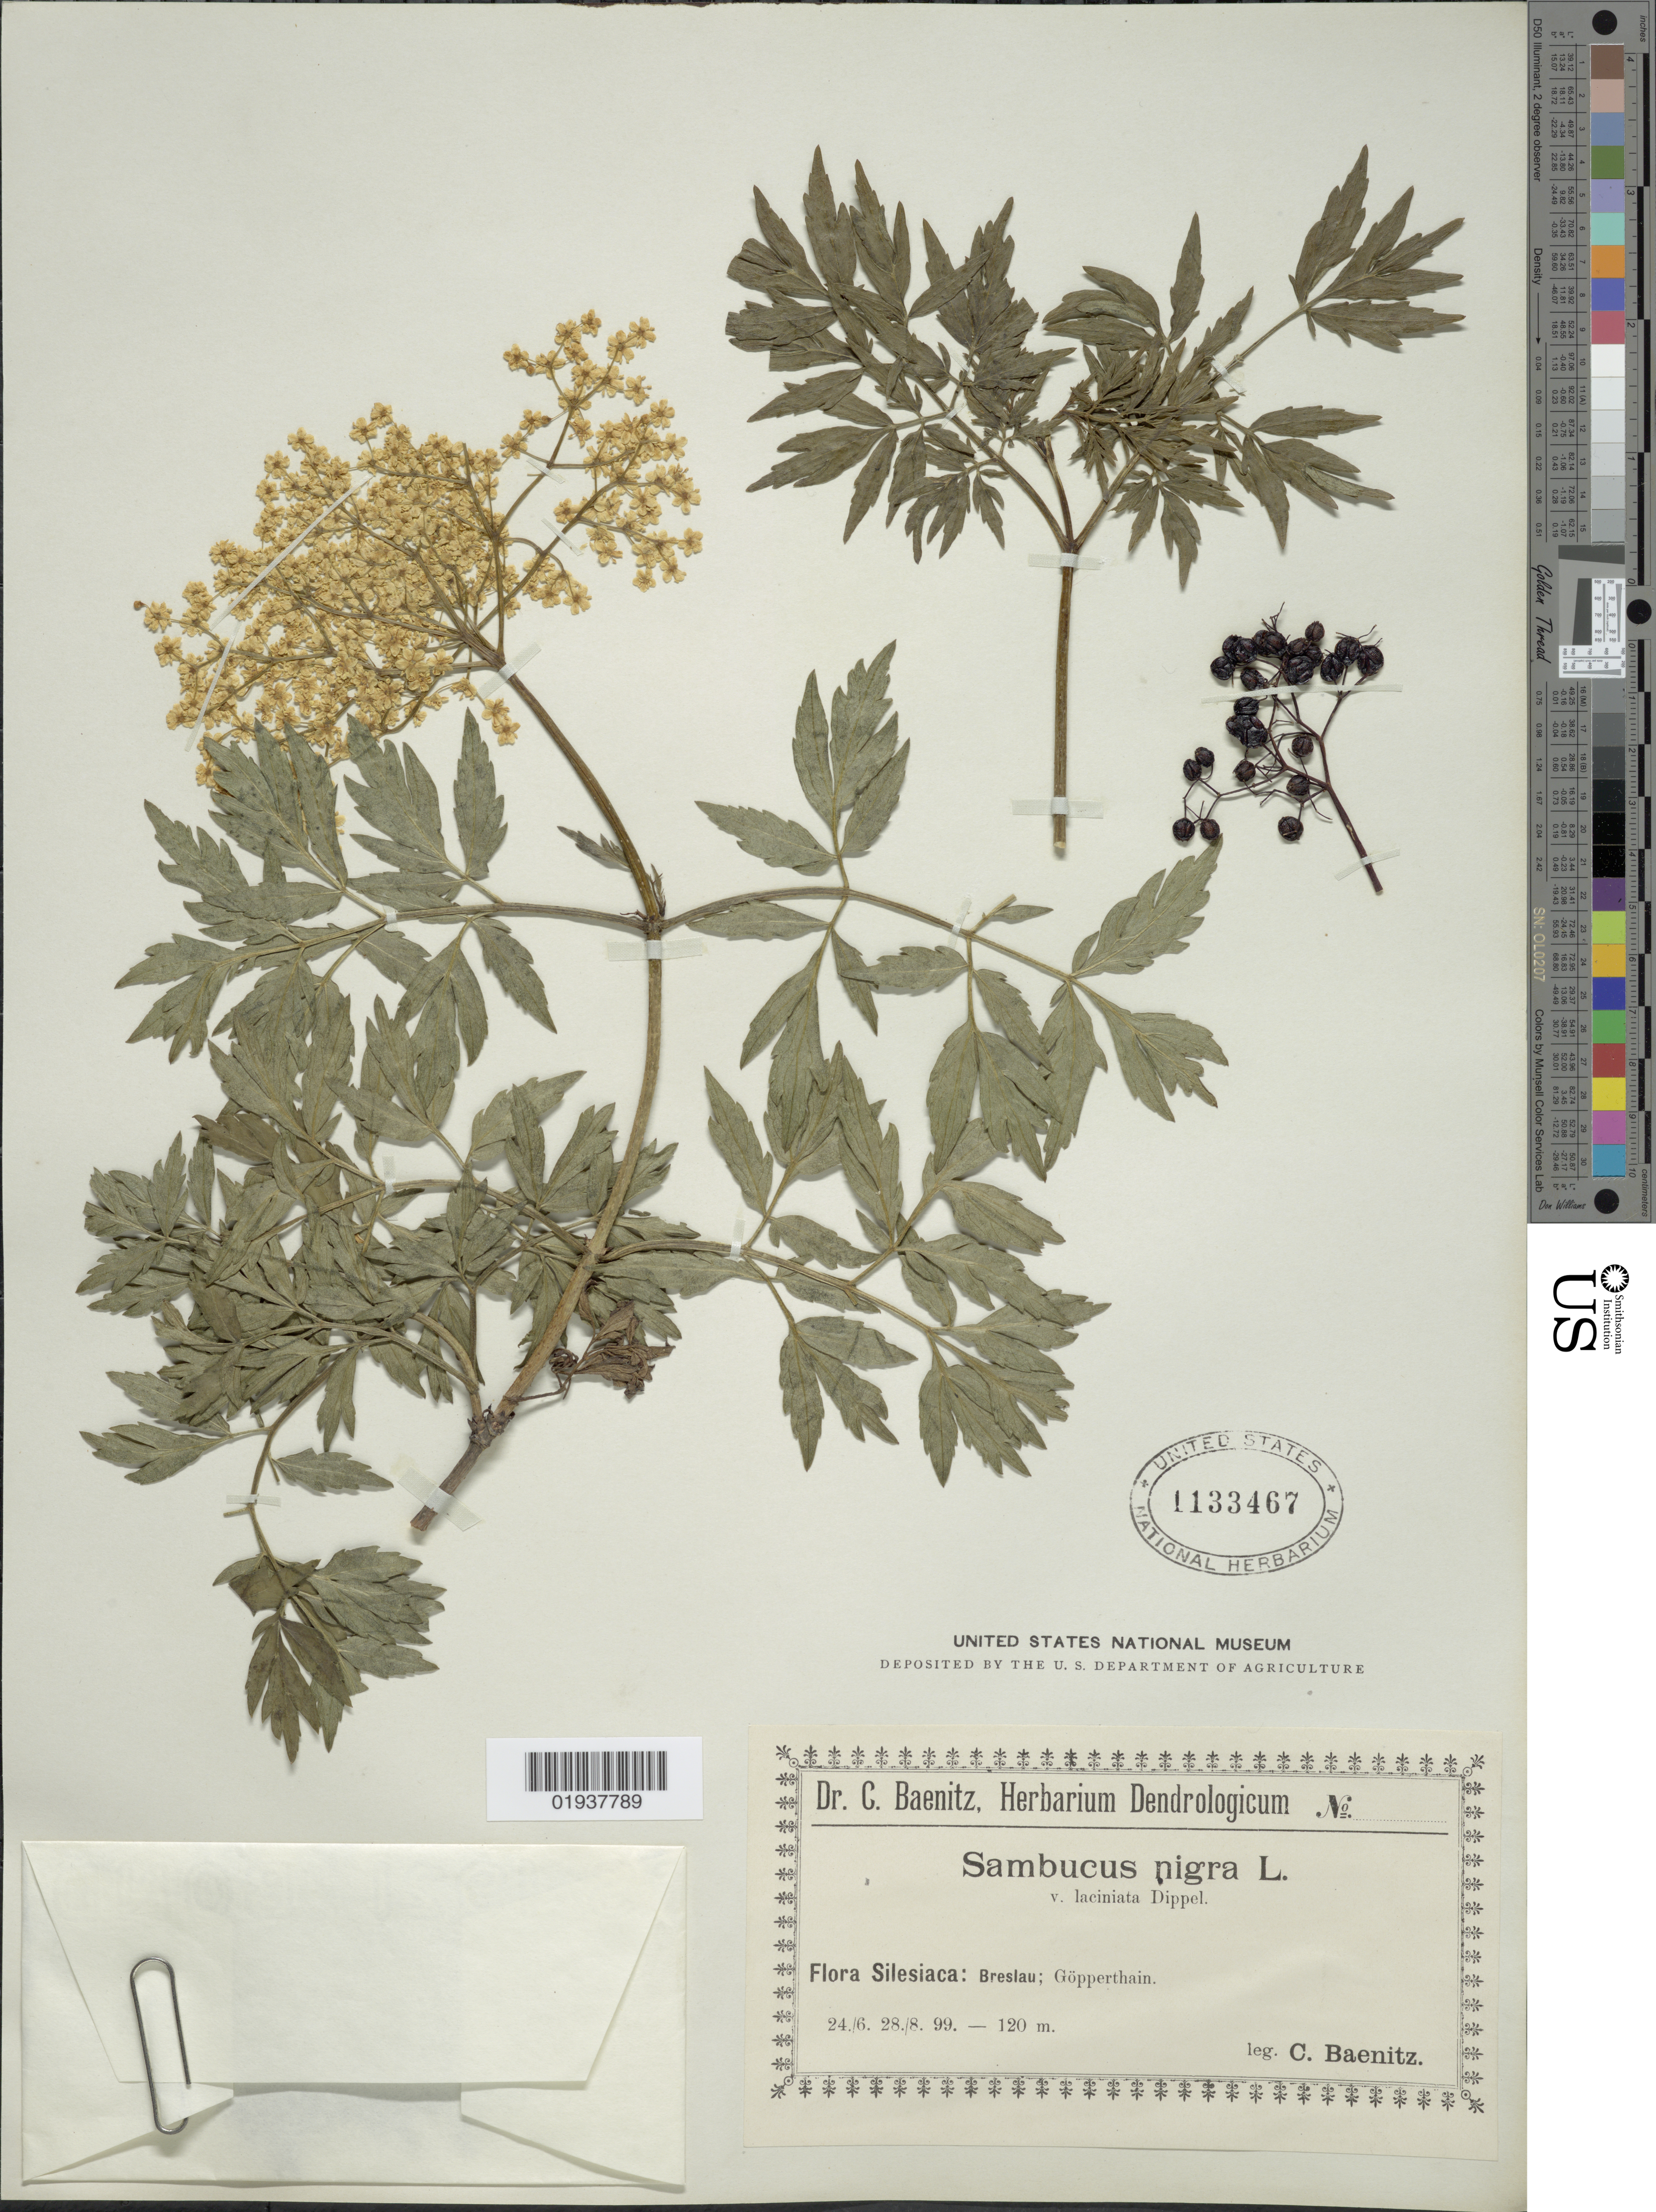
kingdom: Plantae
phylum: Tracheophyta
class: Magnoliopsida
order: Dipsacales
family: Viburnaceae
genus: Sambucus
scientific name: Sambucus nigra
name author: L.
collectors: C. G. Baenitz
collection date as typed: Transcribed d/m/y: 24/6/99 to 28/8/99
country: Poland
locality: Silesiaca: Breslau; Göpperthain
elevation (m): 120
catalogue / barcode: US 1133467